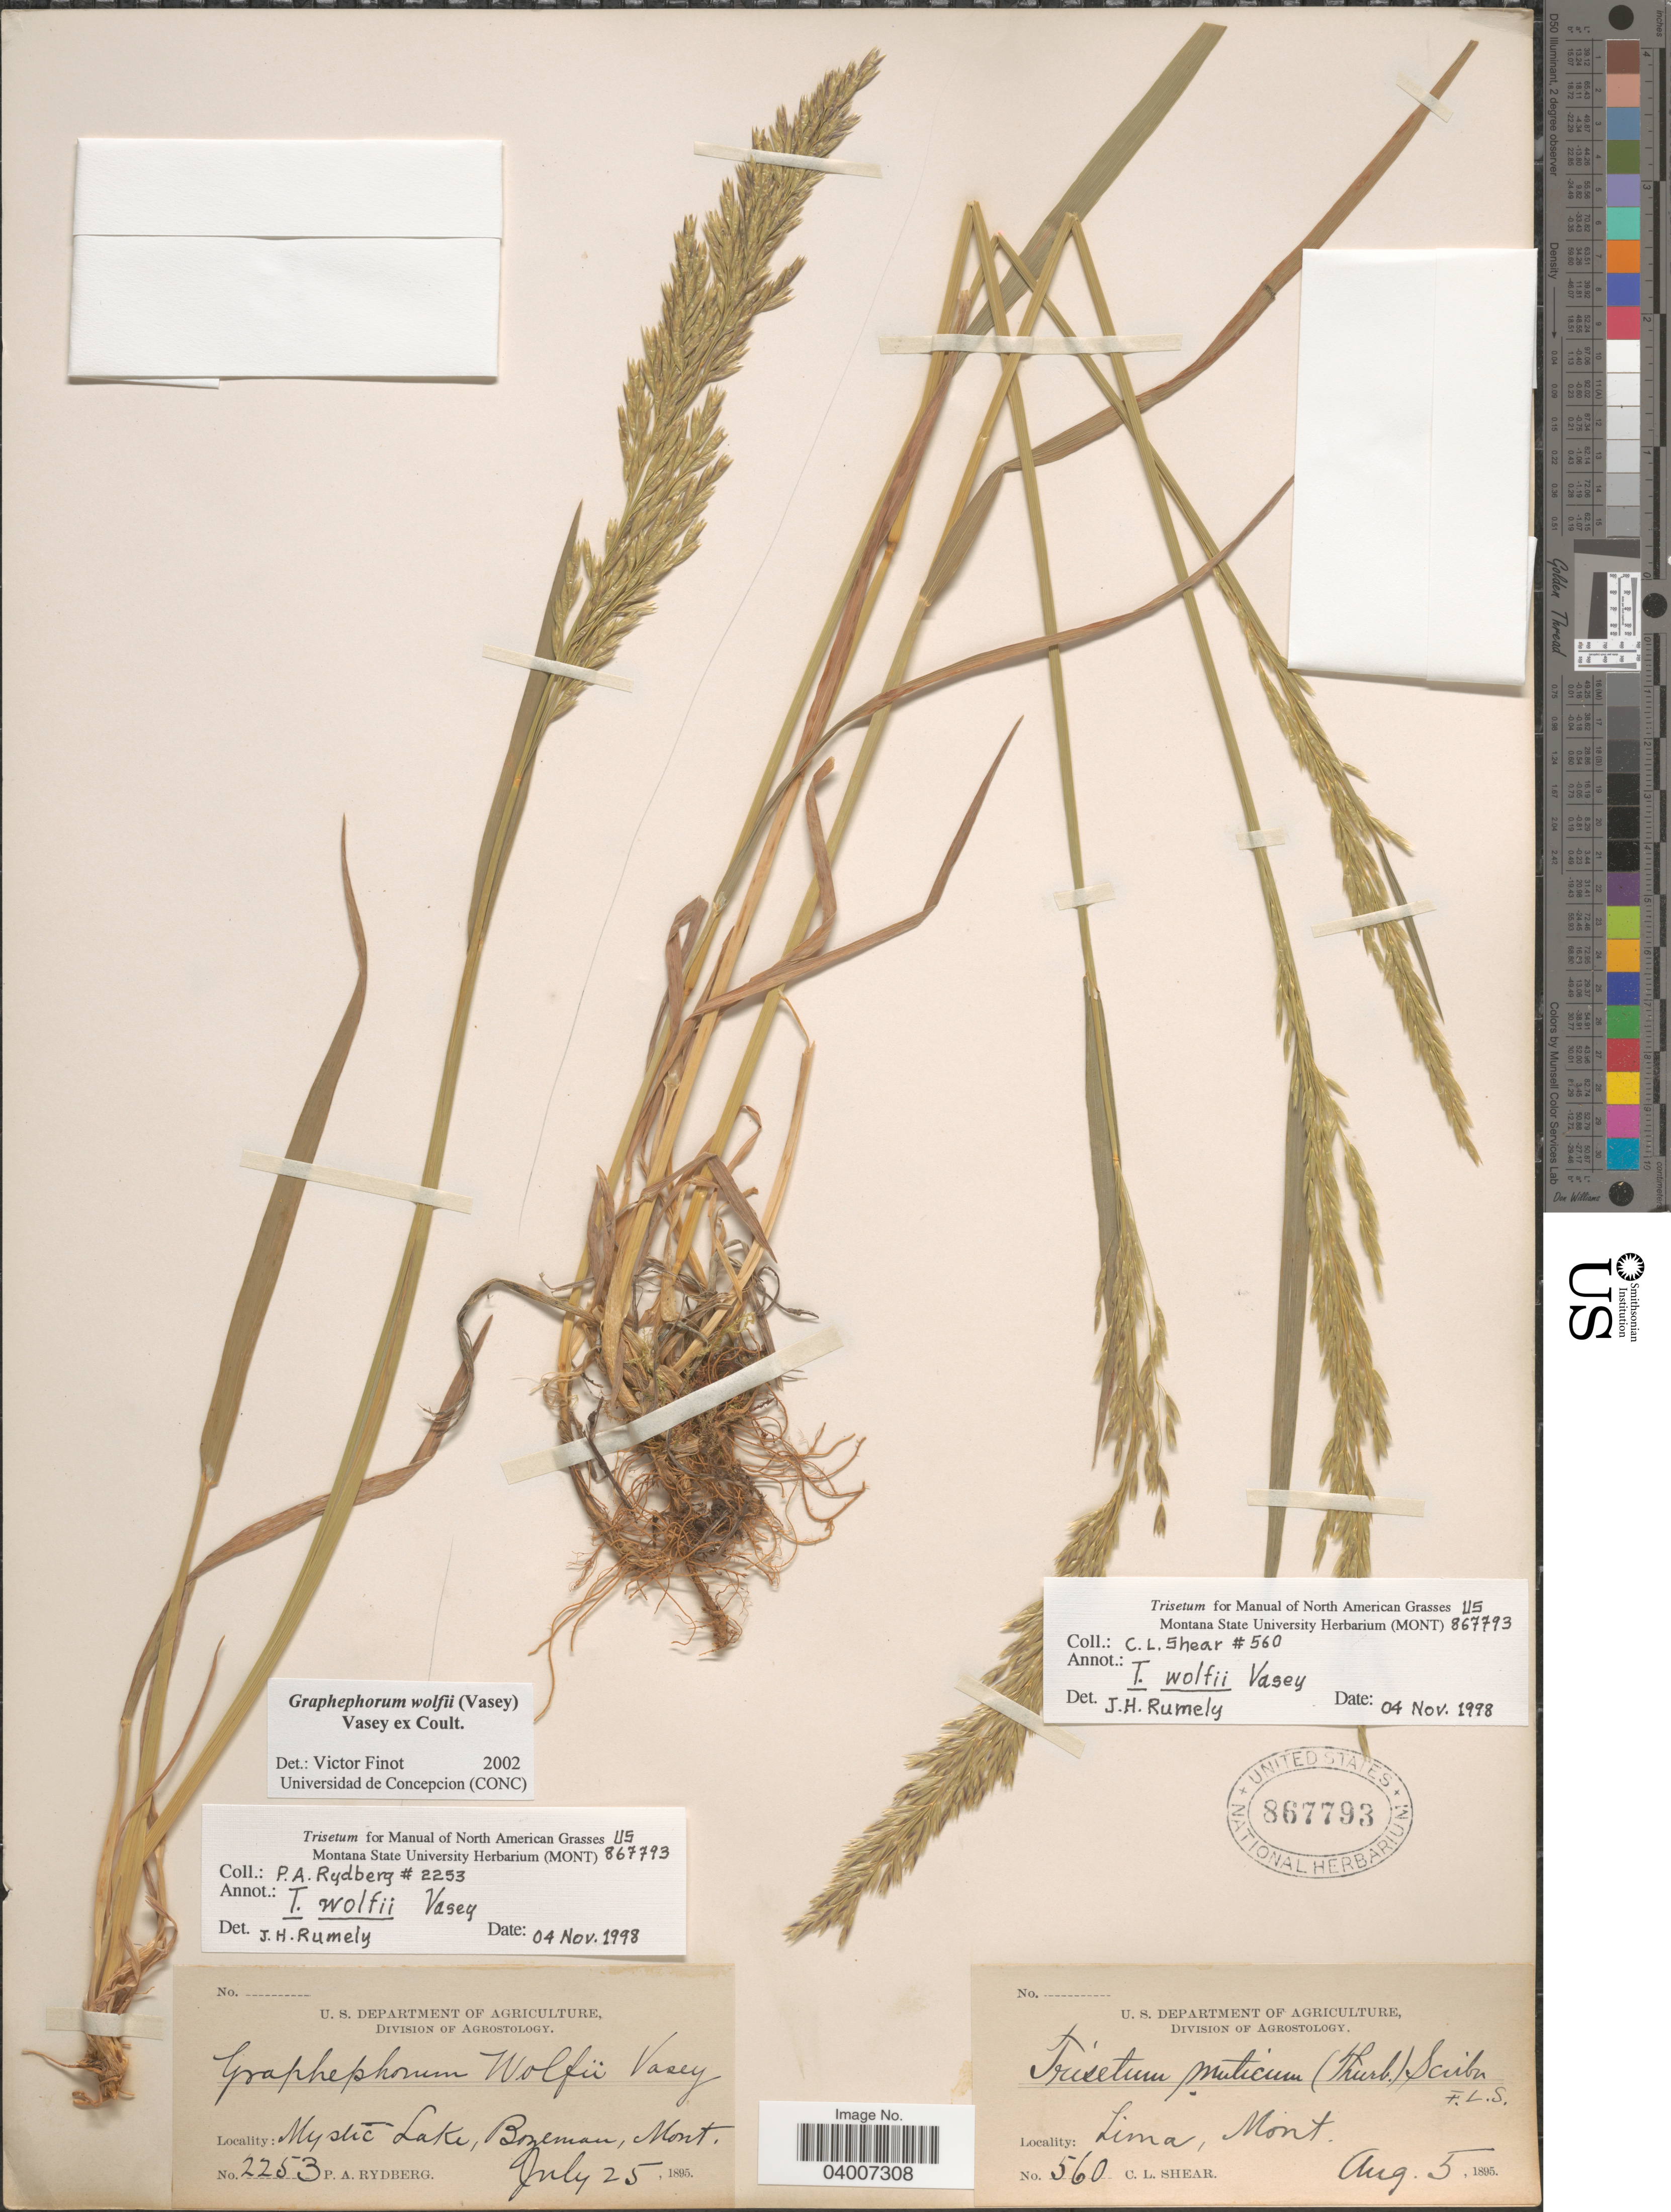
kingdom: Plantae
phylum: Tracheophyta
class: Liliopsida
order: Poales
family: Poaceae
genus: Graphephorum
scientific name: Graphephorum wolfii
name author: (E. Fourn.) Vasey ex Coult.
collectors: C. L. Shear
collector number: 560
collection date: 1895-08-05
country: United States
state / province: Montana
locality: Lima.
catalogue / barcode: US 867793